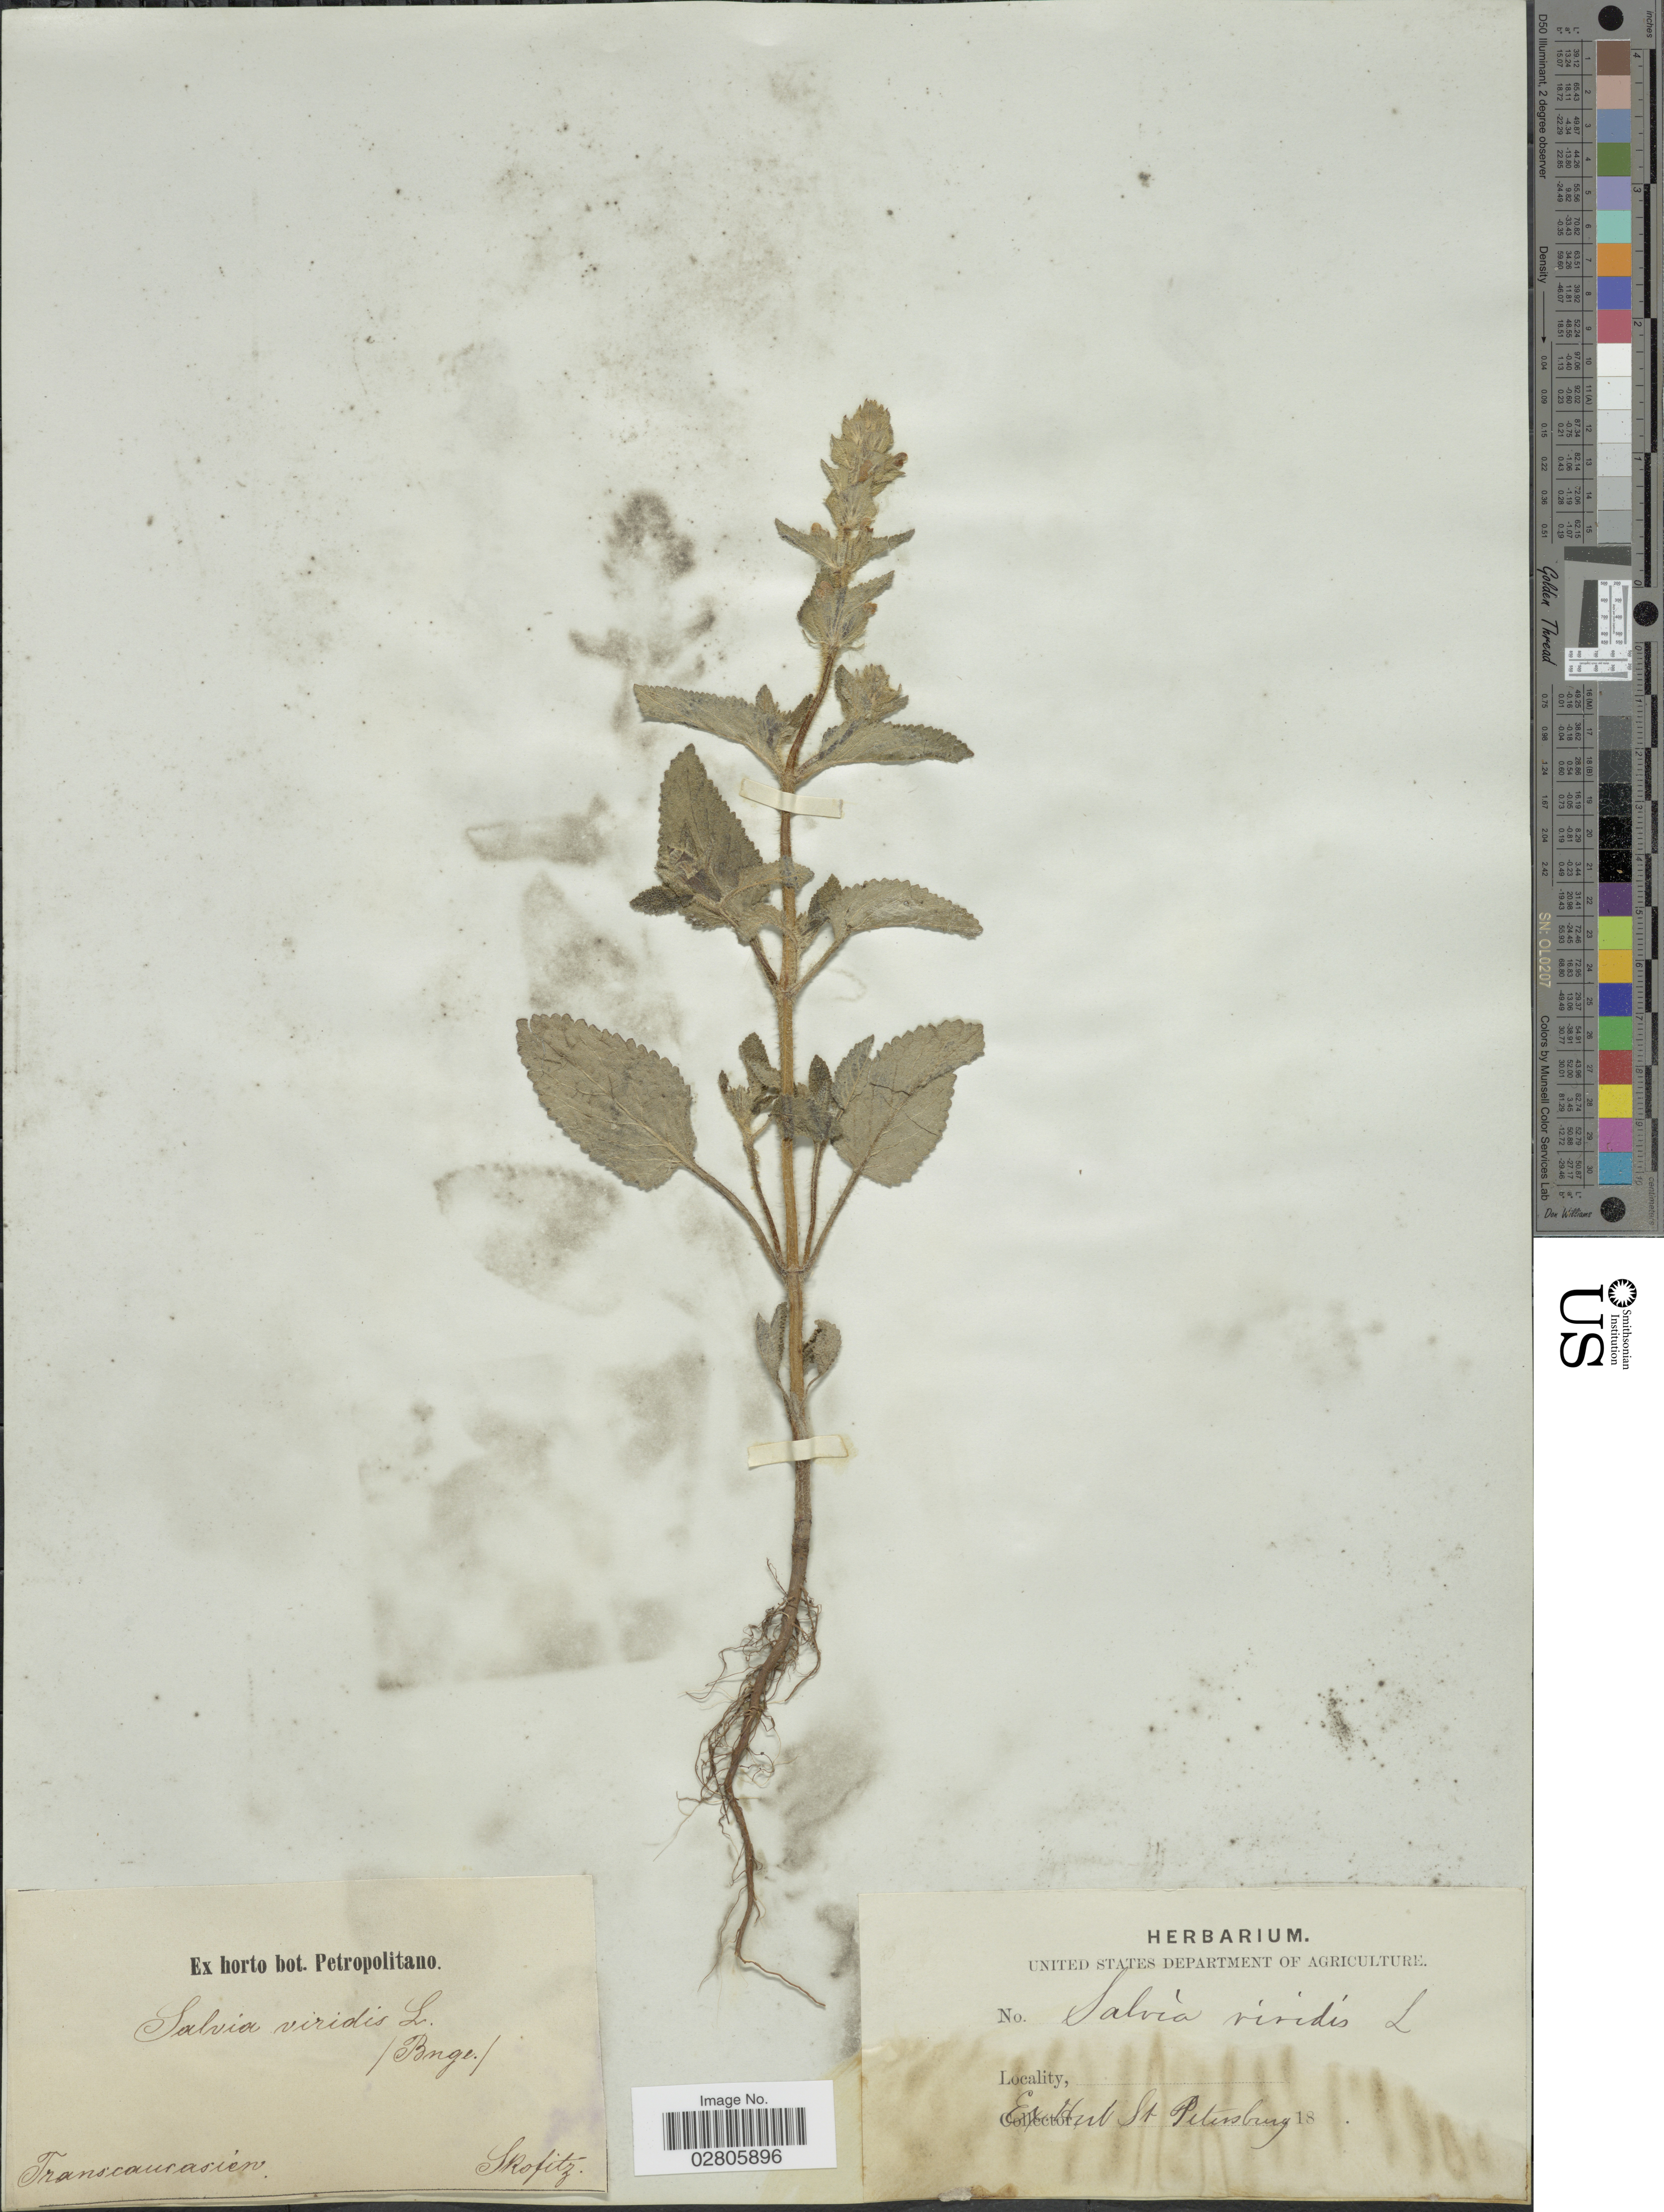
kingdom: Plantae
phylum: Tracheophyta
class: Magnoliopsida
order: Lamiales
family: Lamiaceae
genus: Salvia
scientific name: Salvia viridis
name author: L.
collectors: Skofitz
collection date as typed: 18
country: Russian Federation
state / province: St. Petersburg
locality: Transcaucasien. St. Petersburg.